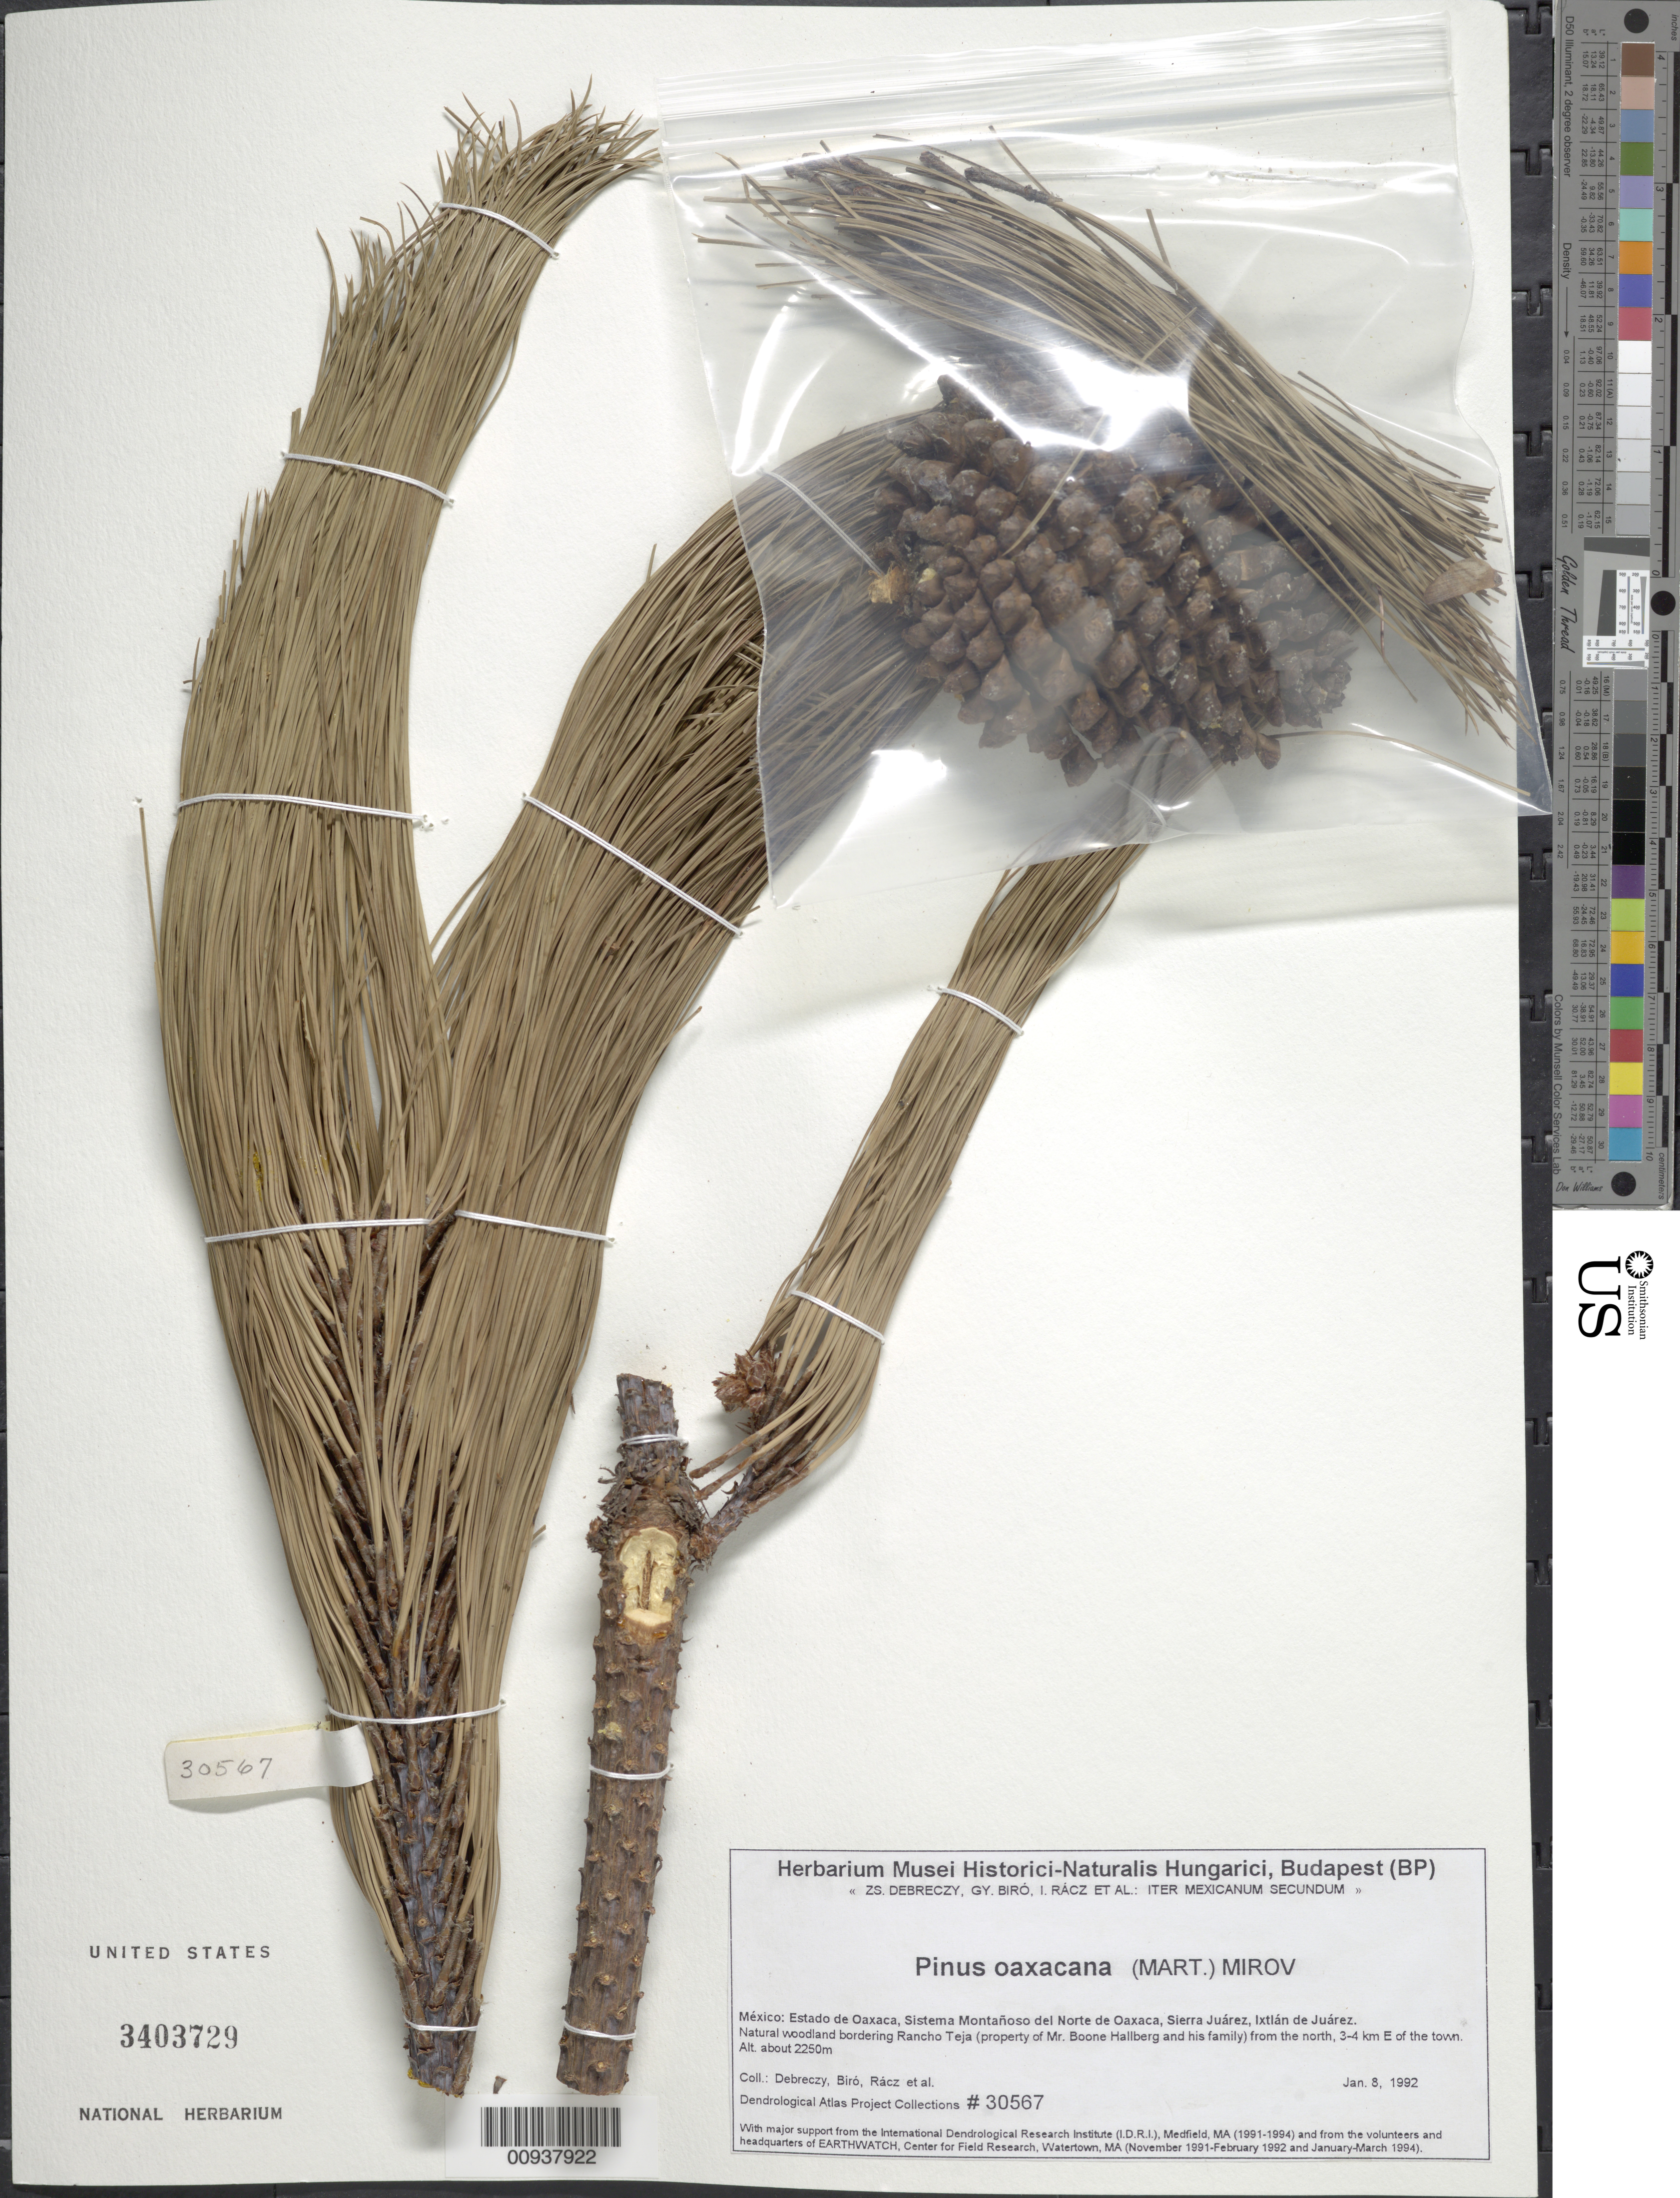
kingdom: Plantae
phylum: Tracheophyta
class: Pinopsida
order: Pinales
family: Pinaceae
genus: Pinus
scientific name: Pinus oaxacana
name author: Mirov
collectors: Z. Debreczy, G. Biro, I. Rácz & et al.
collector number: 30567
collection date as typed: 08 Jan 1992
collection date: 1992-01-08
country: Mexico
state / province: Oaxaca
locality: Sistema Montañoso del Norte de Oaxaca, Sierra Juárez, Ixtlán de Juárez. Natural woodland bordering Rancho Teja (property of Mr. Boone Hallberg and his family) from the north, 3-4 km E of town.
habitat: Natural woodland.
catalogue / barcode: US 3403729